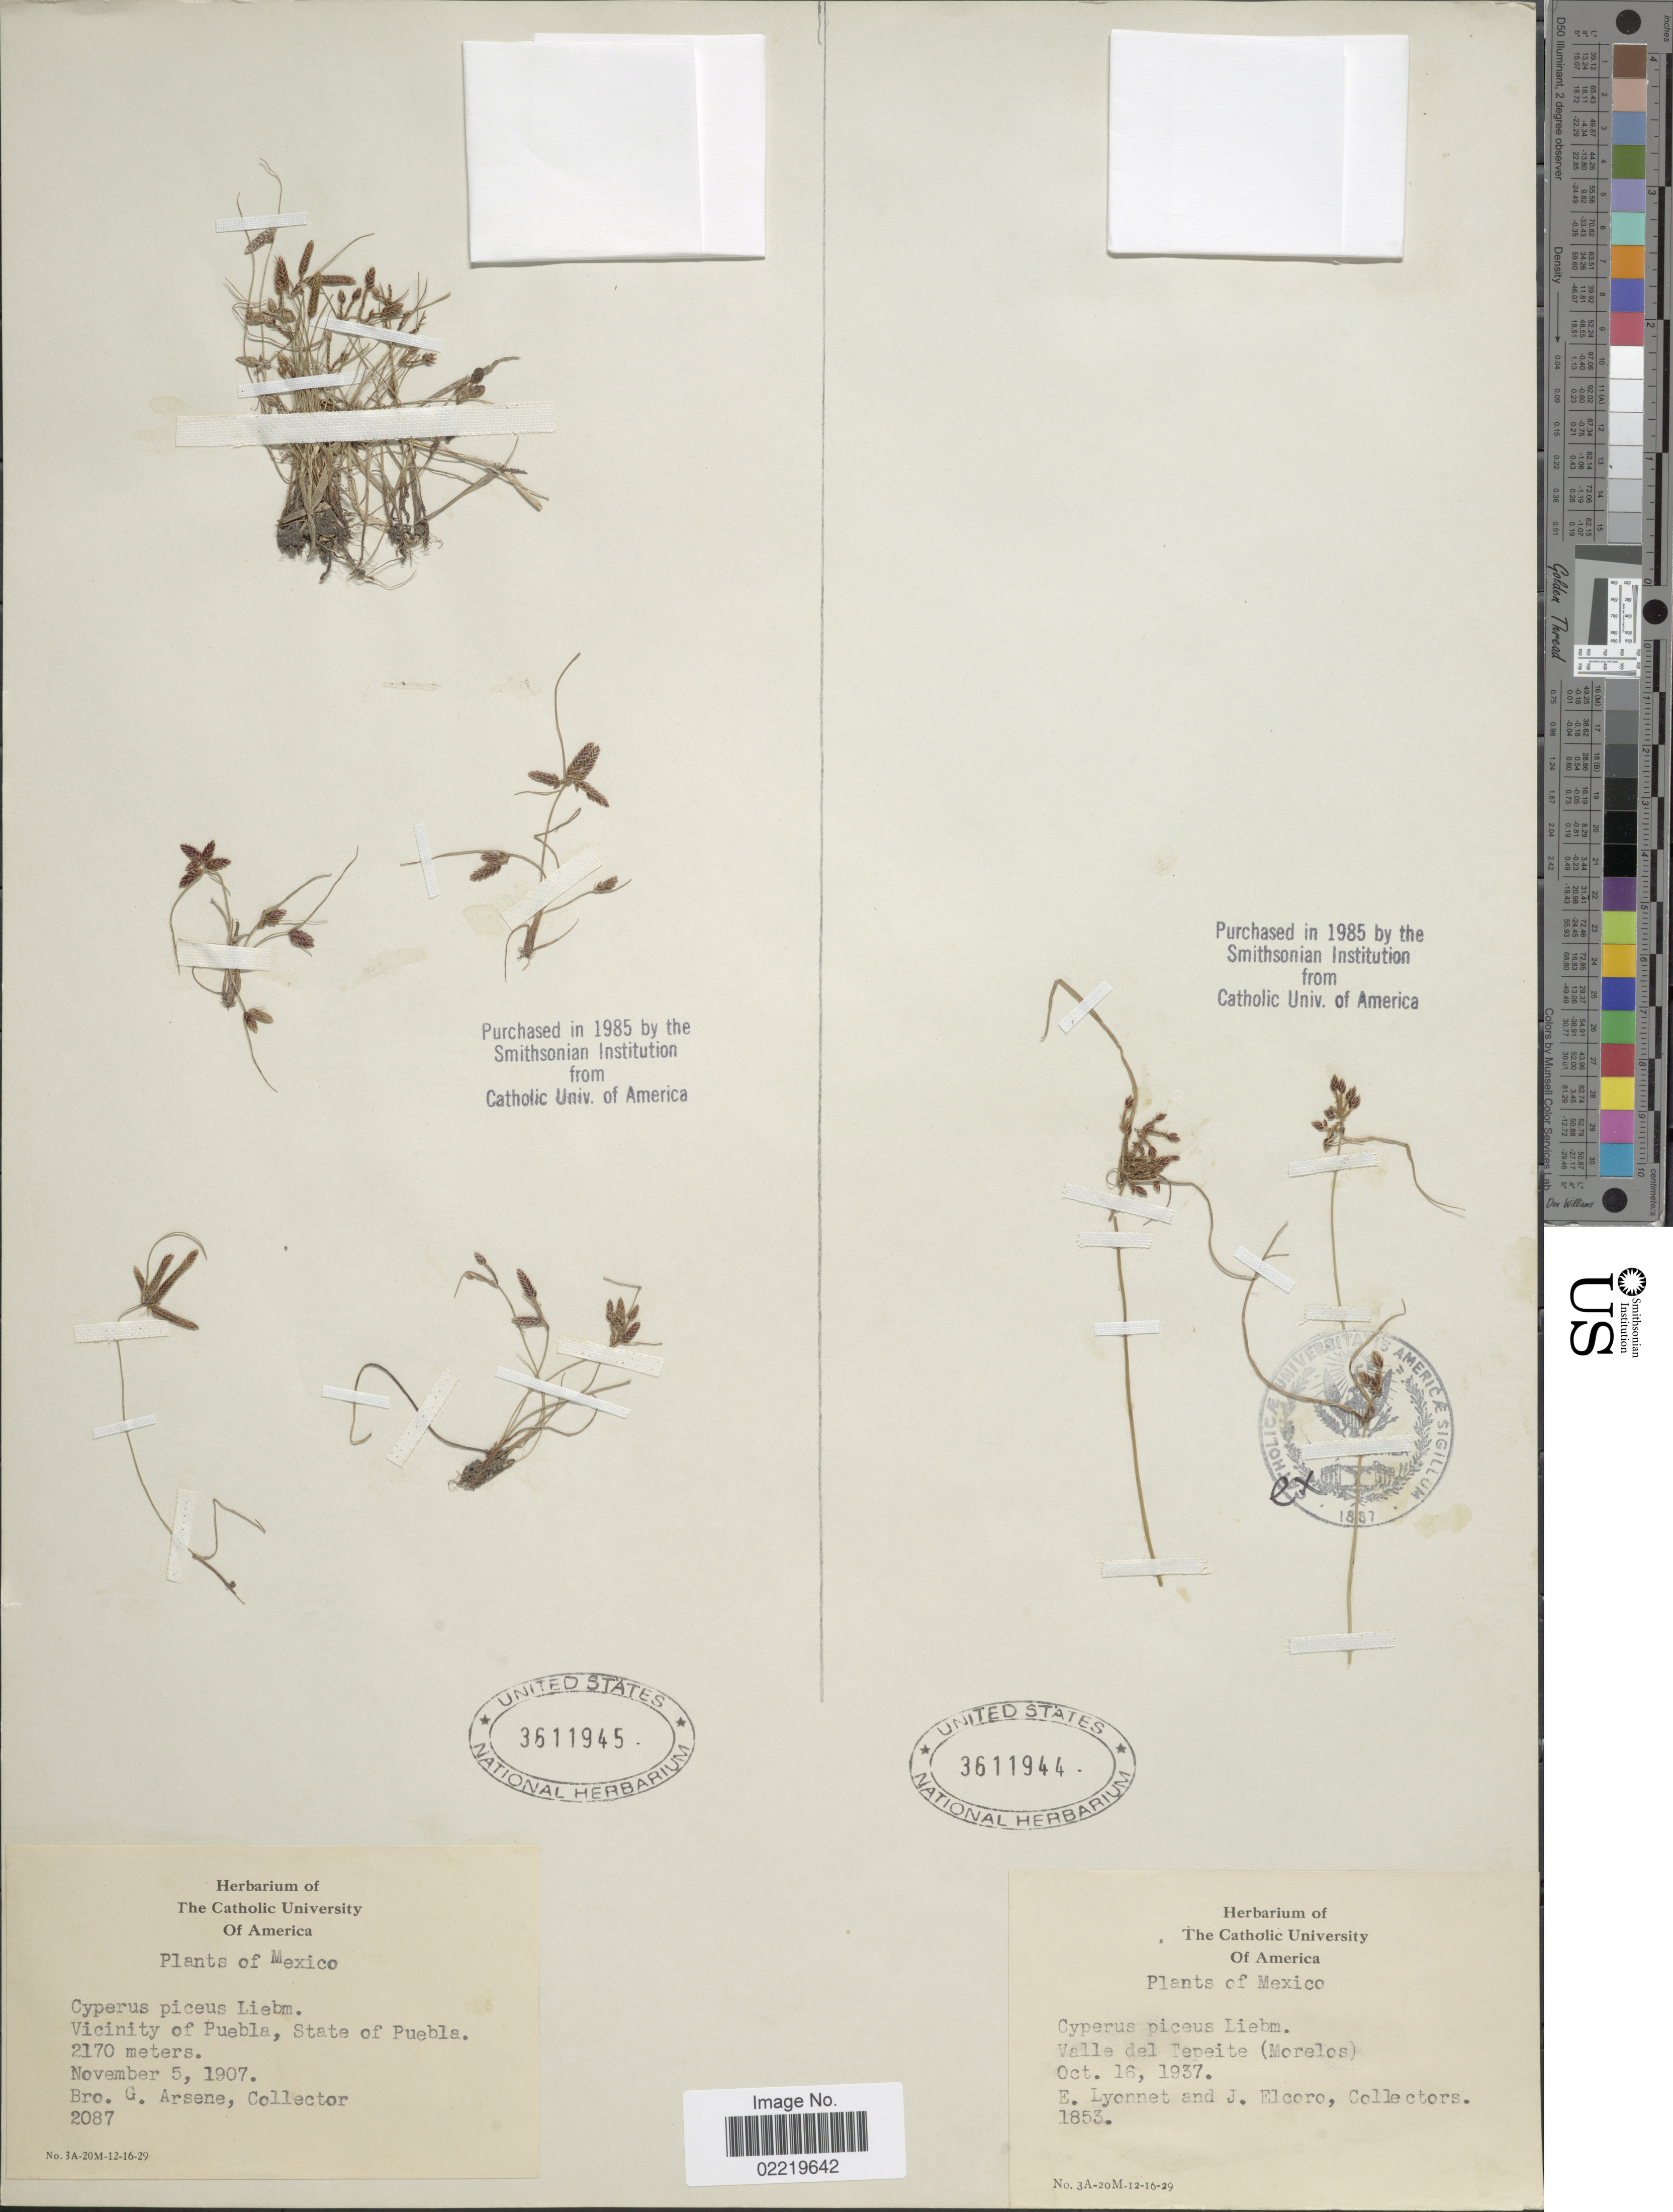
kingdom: Plantae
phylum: Tracheophyta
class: Liliopsida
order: Poales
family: Cyperaceae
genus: Cyperus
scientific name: Cyperus flavescens var. piceus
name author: (Liebm.) Fernald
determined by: Strong, Mark T., (BOT), Smithsonian Institution - National Museum of Natural History (UNITED STATES)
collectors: E. Lyonnet & J. Elcoro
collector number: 1853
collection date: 1937-10-16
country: Mexico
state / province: Morelos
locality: Valle del Tepeite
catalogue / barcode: US 3611944